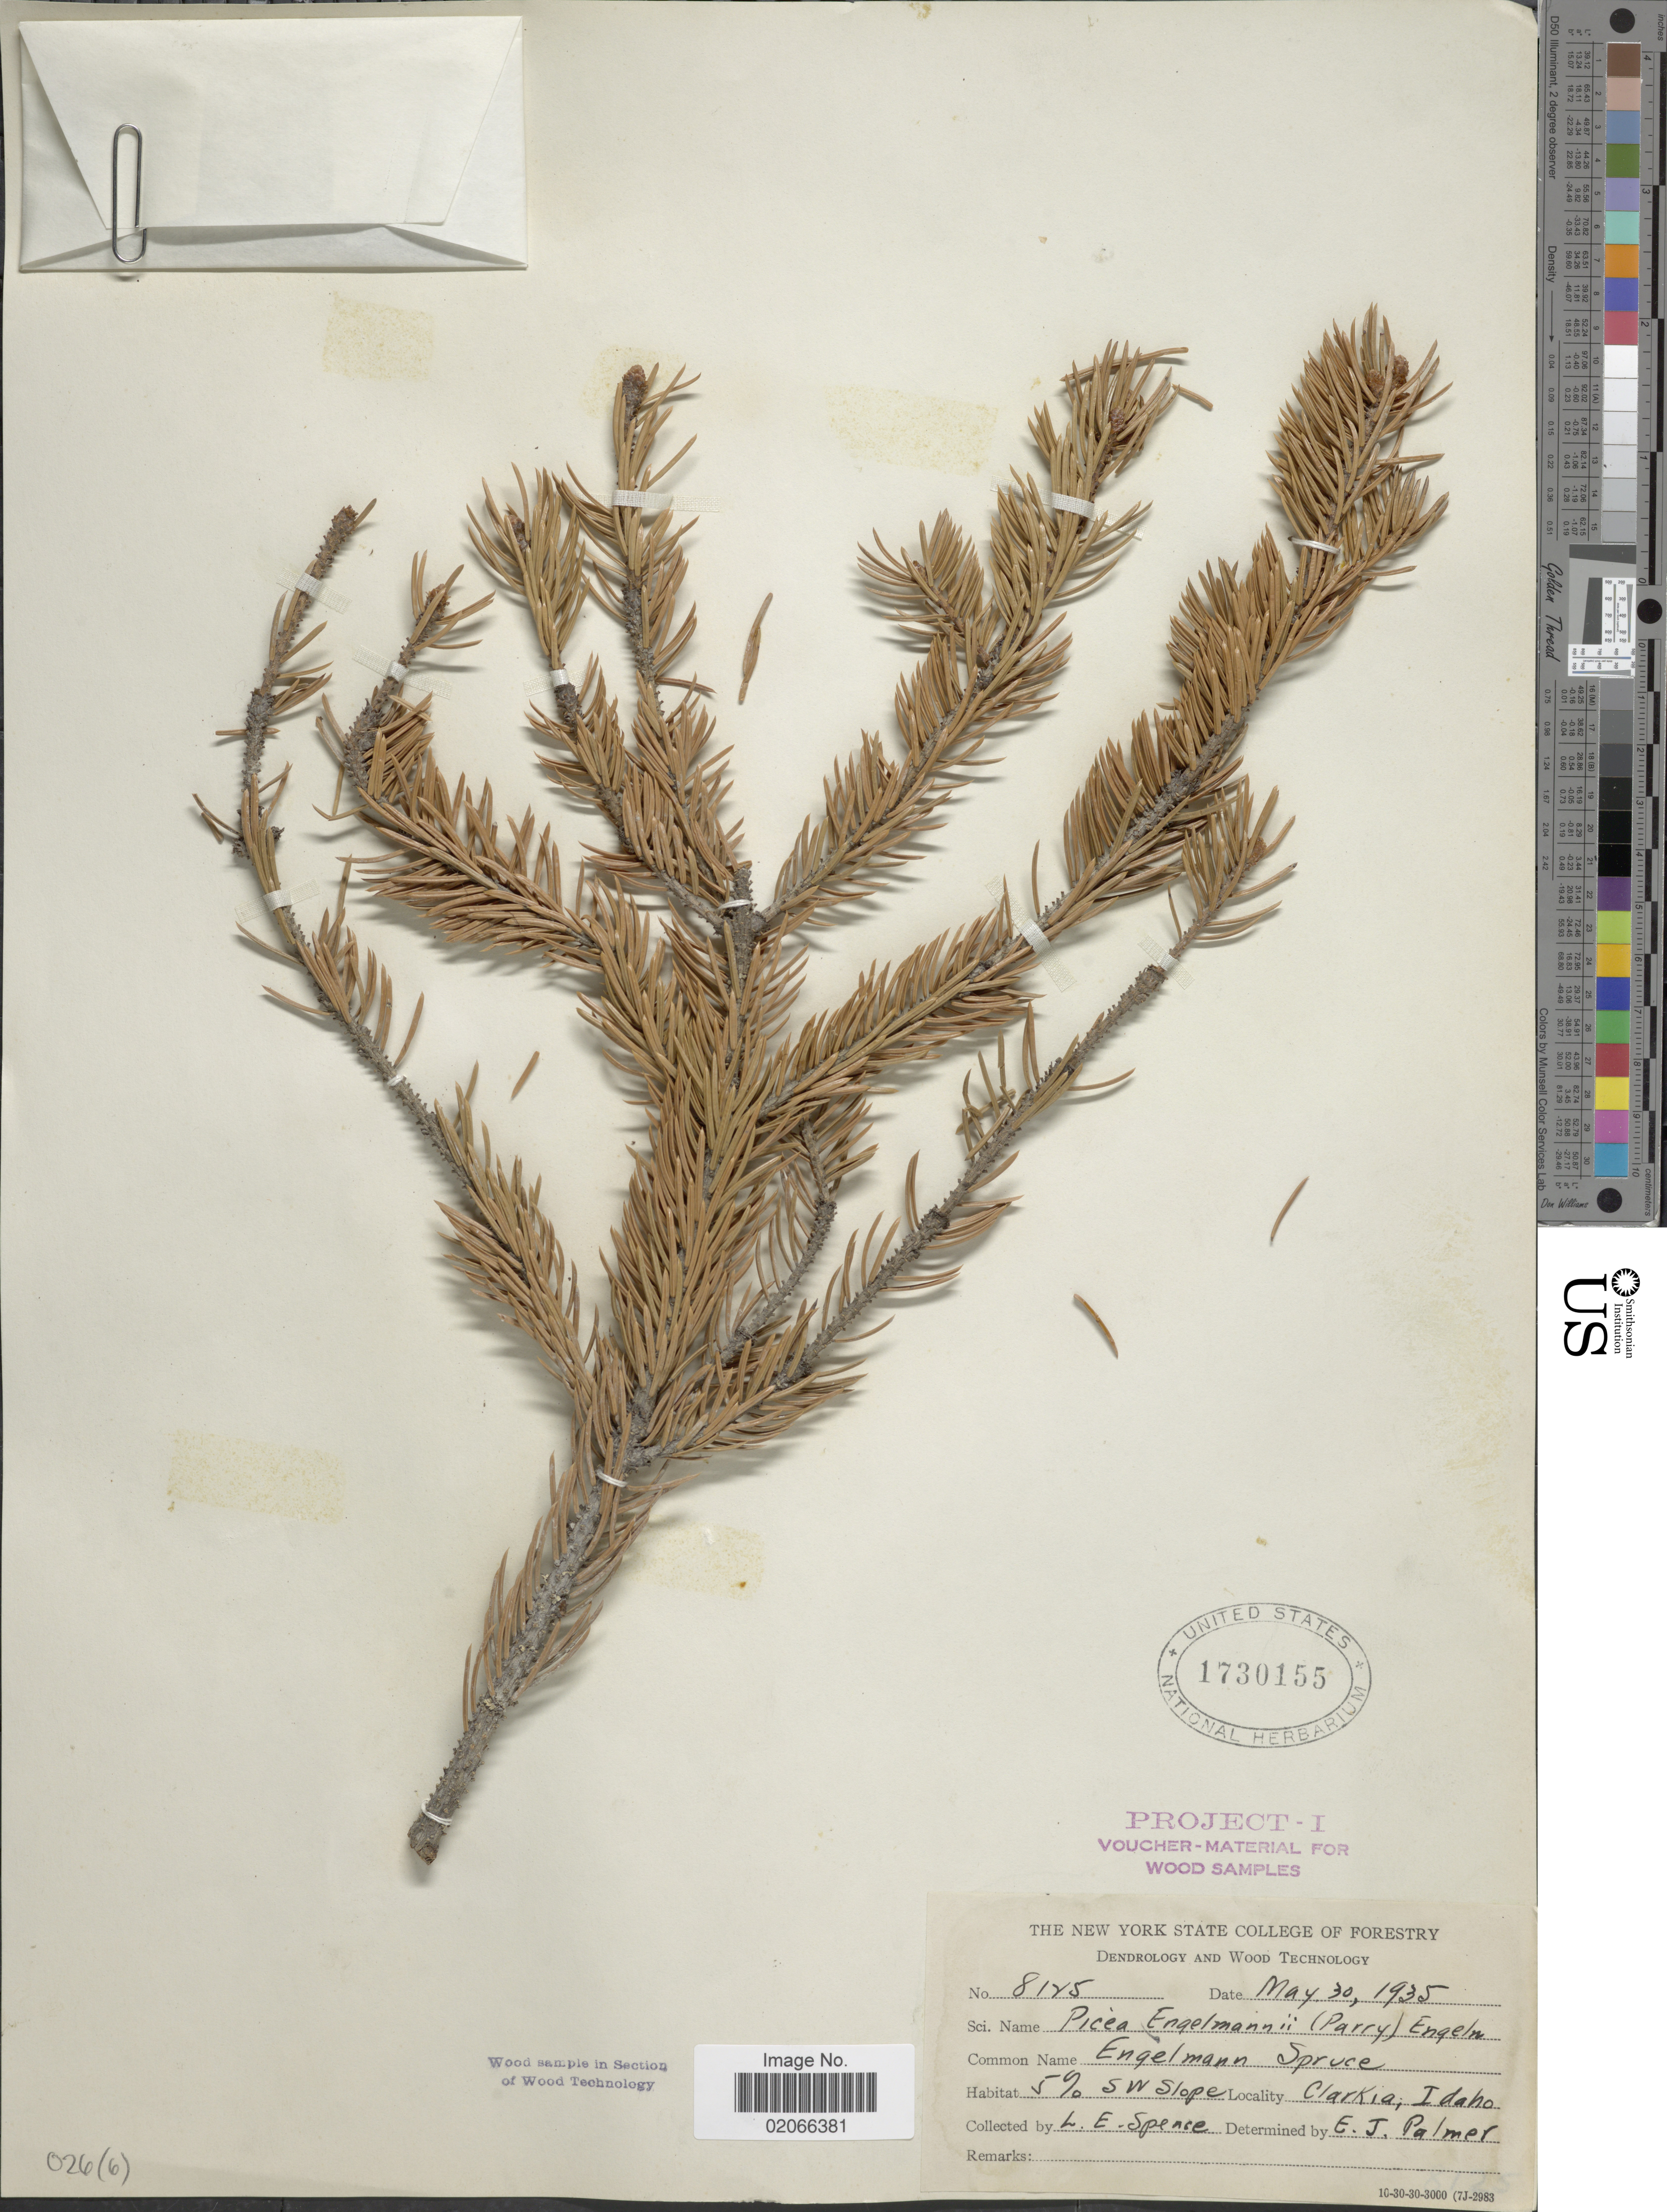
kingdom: Plantae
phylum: Tracheophyta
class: Pinopsida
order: Pinales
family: Pinaceae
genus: Picea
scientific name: Picea engelmannii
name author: Parry ex Engelm.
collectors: L. Spence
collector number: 8125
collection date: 1935-05-30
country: United States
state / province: Idaho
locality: SW slope, Clarkia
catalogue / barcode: US 1730155